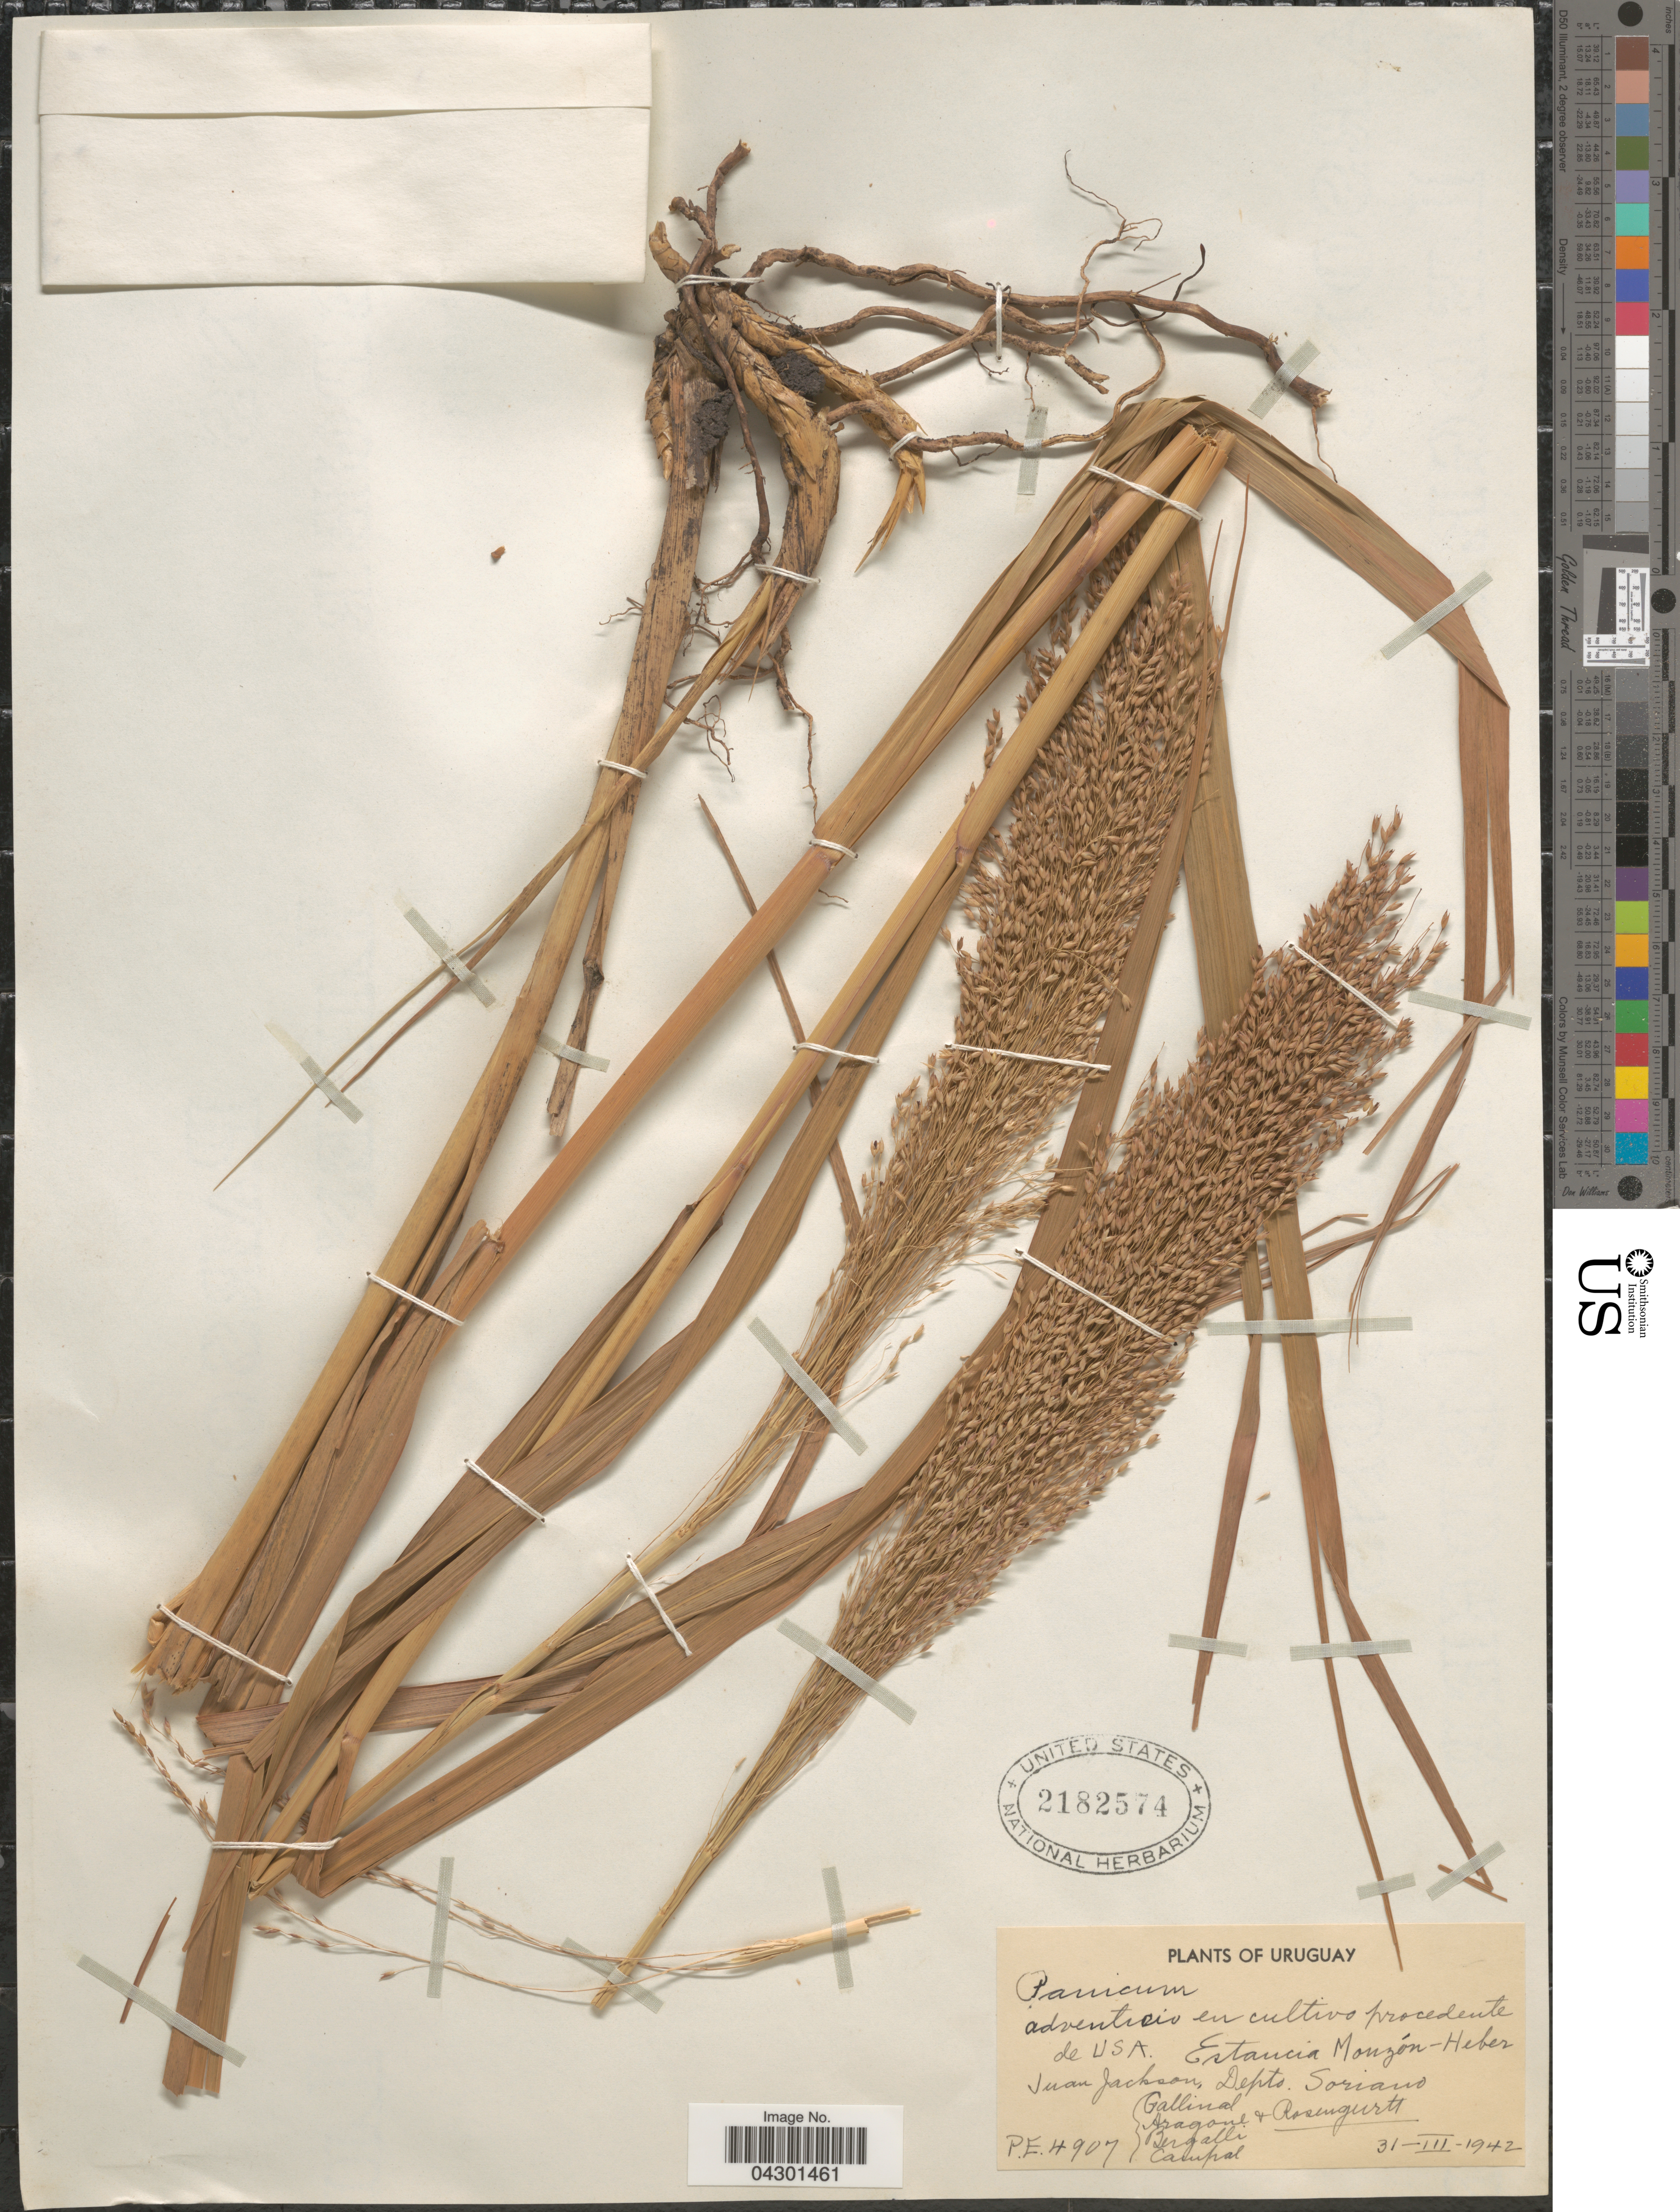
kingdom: Plantae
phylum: Tracheophyta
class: Liliopsida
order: Poales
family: Poaceae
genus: Panicum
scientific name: Panicum sp.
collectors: -. Gallinal, -- Aragone, Rosengurtt, -- Bergalli & -- Campal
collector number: PE4907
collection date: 1942-03-31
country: Uruguay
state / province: Soriano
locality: Adventisio [interpreted] en cultivo procedente de USA. Estancia Monzón-Heber. Juan Jackson, Depto Soriano.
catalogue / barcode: US 2182574